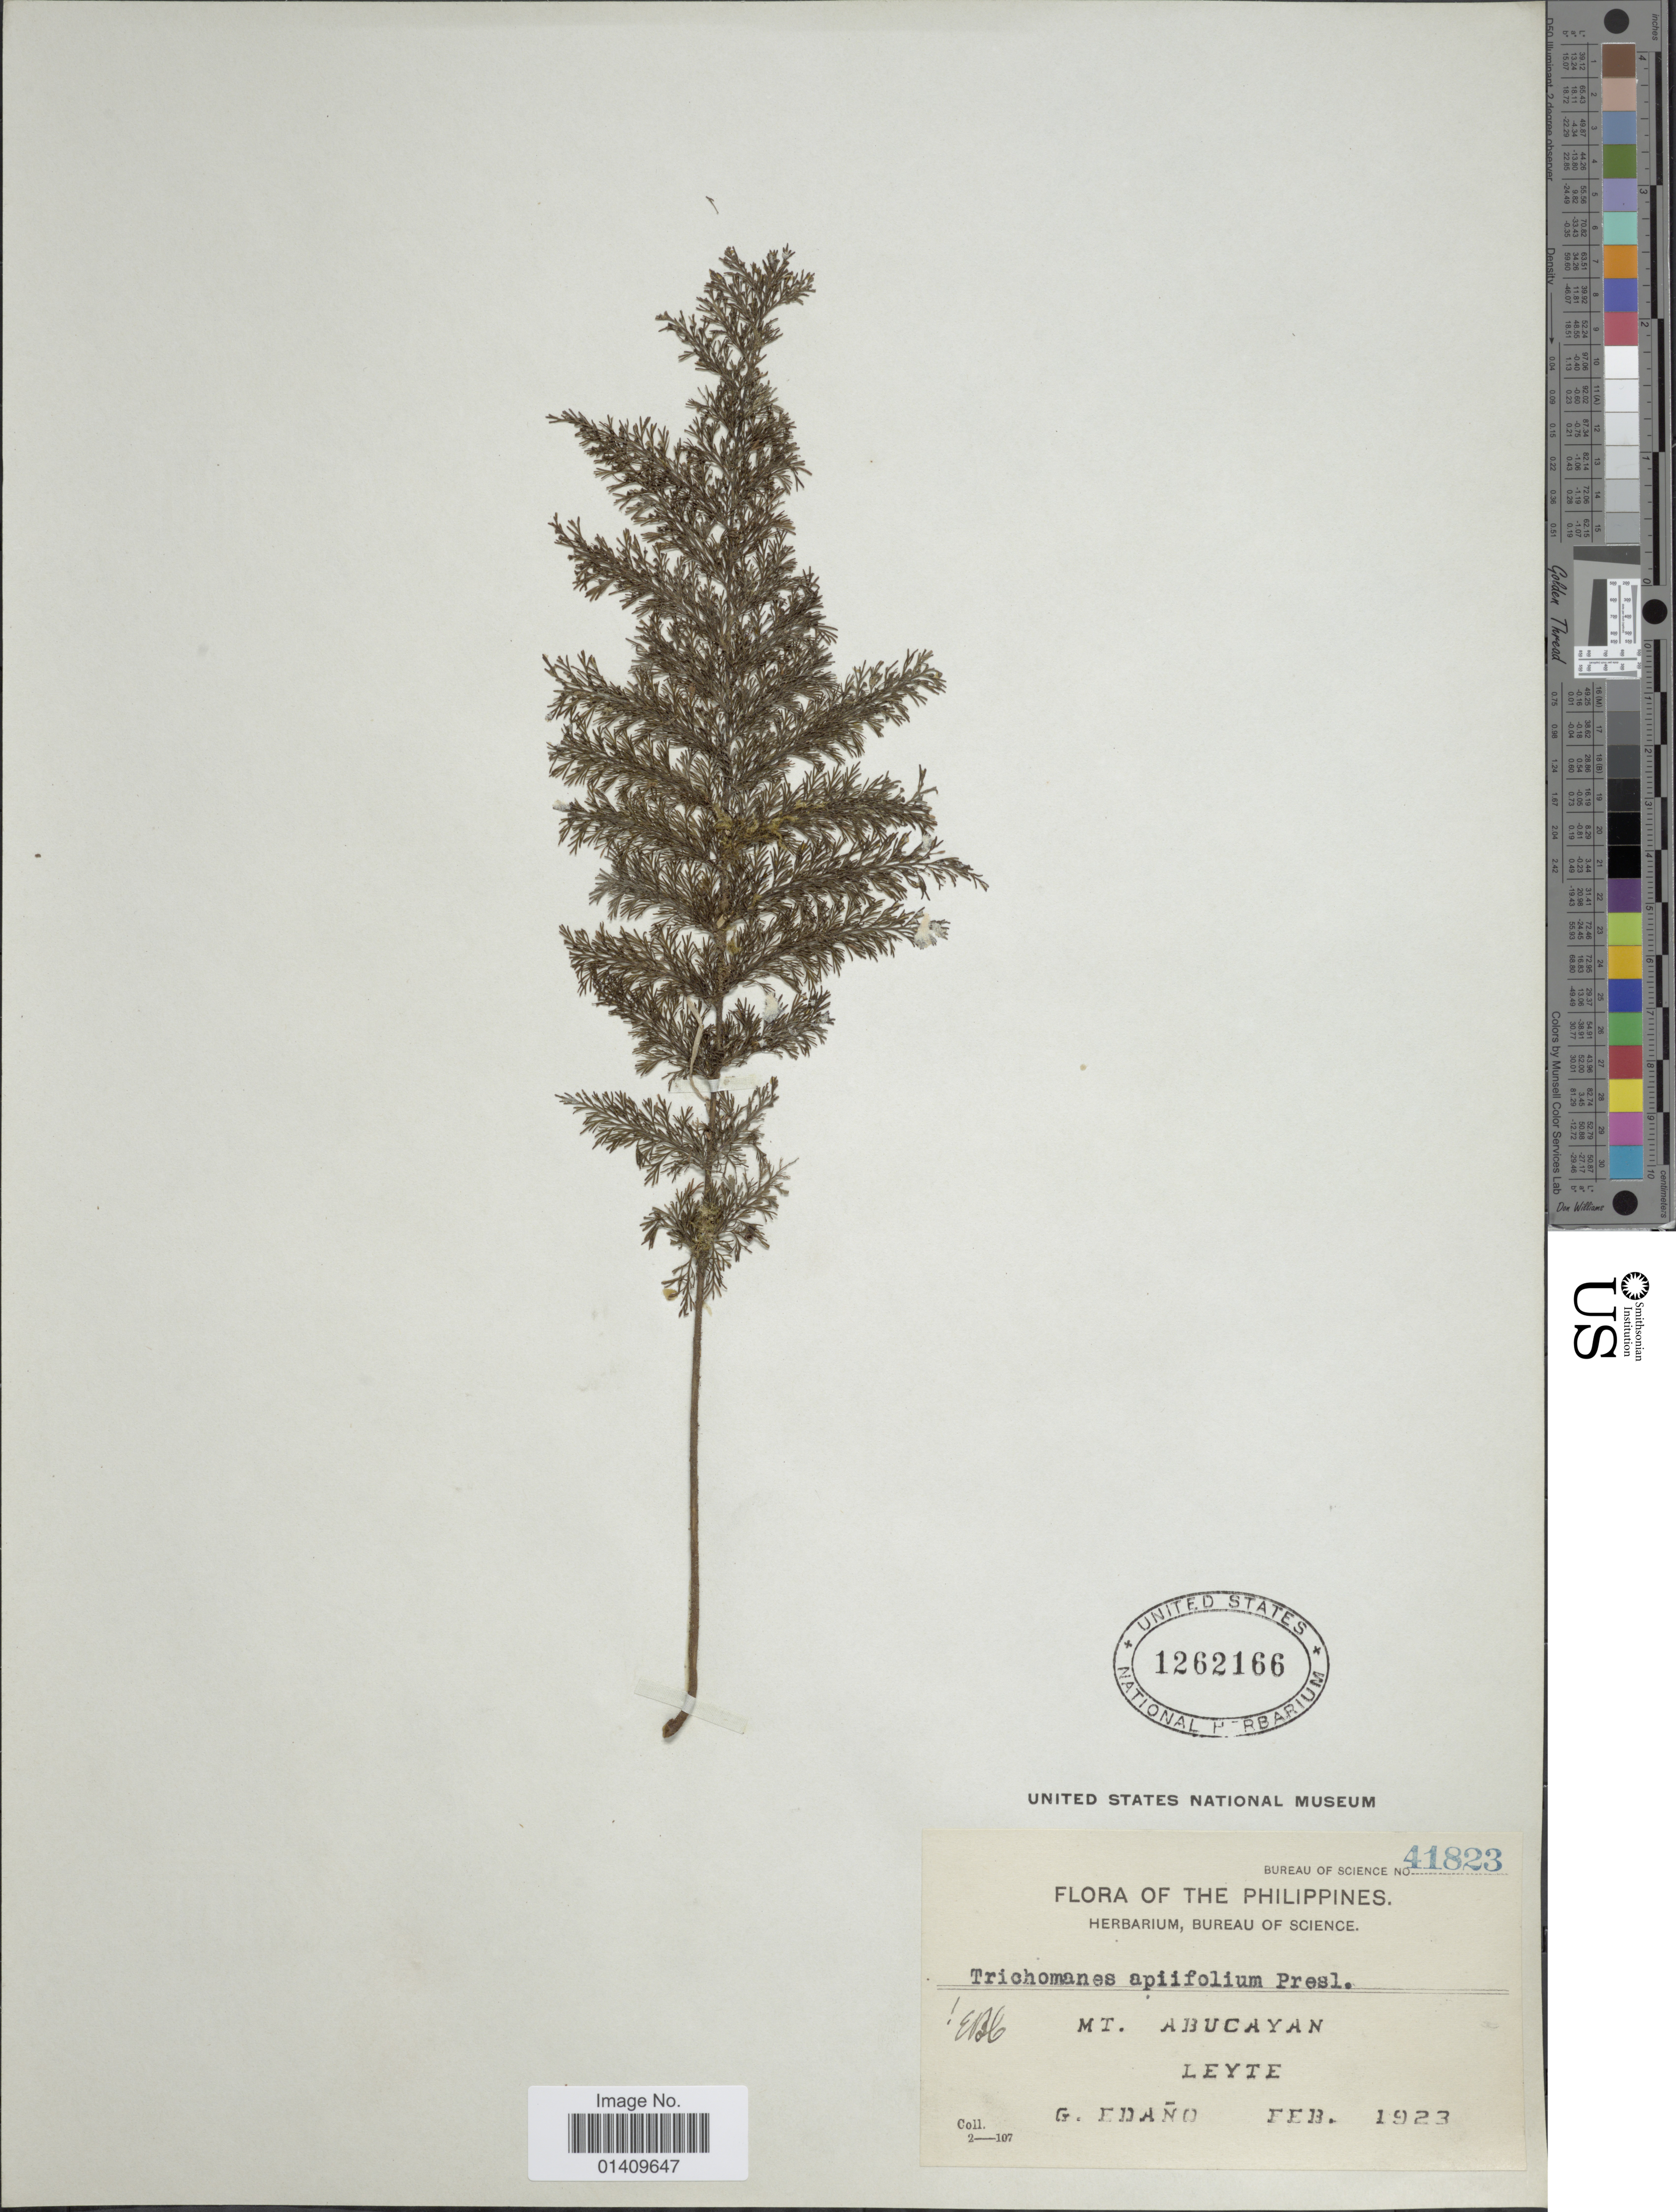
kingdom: Plantae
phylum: Tracheophyta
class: Polypodiopsida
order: Hymenophyllales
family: Hymenophyllaceae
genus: Callistopteris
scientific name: Callistopteris apiifolia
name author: (C. Presl) Copel.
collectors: G. Edaño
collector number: Bureau of Science 41823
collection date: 1923-02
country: Philippines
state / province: Eastern Visayas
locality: Mt. Abucayan Leyte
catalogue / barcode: US 1262166